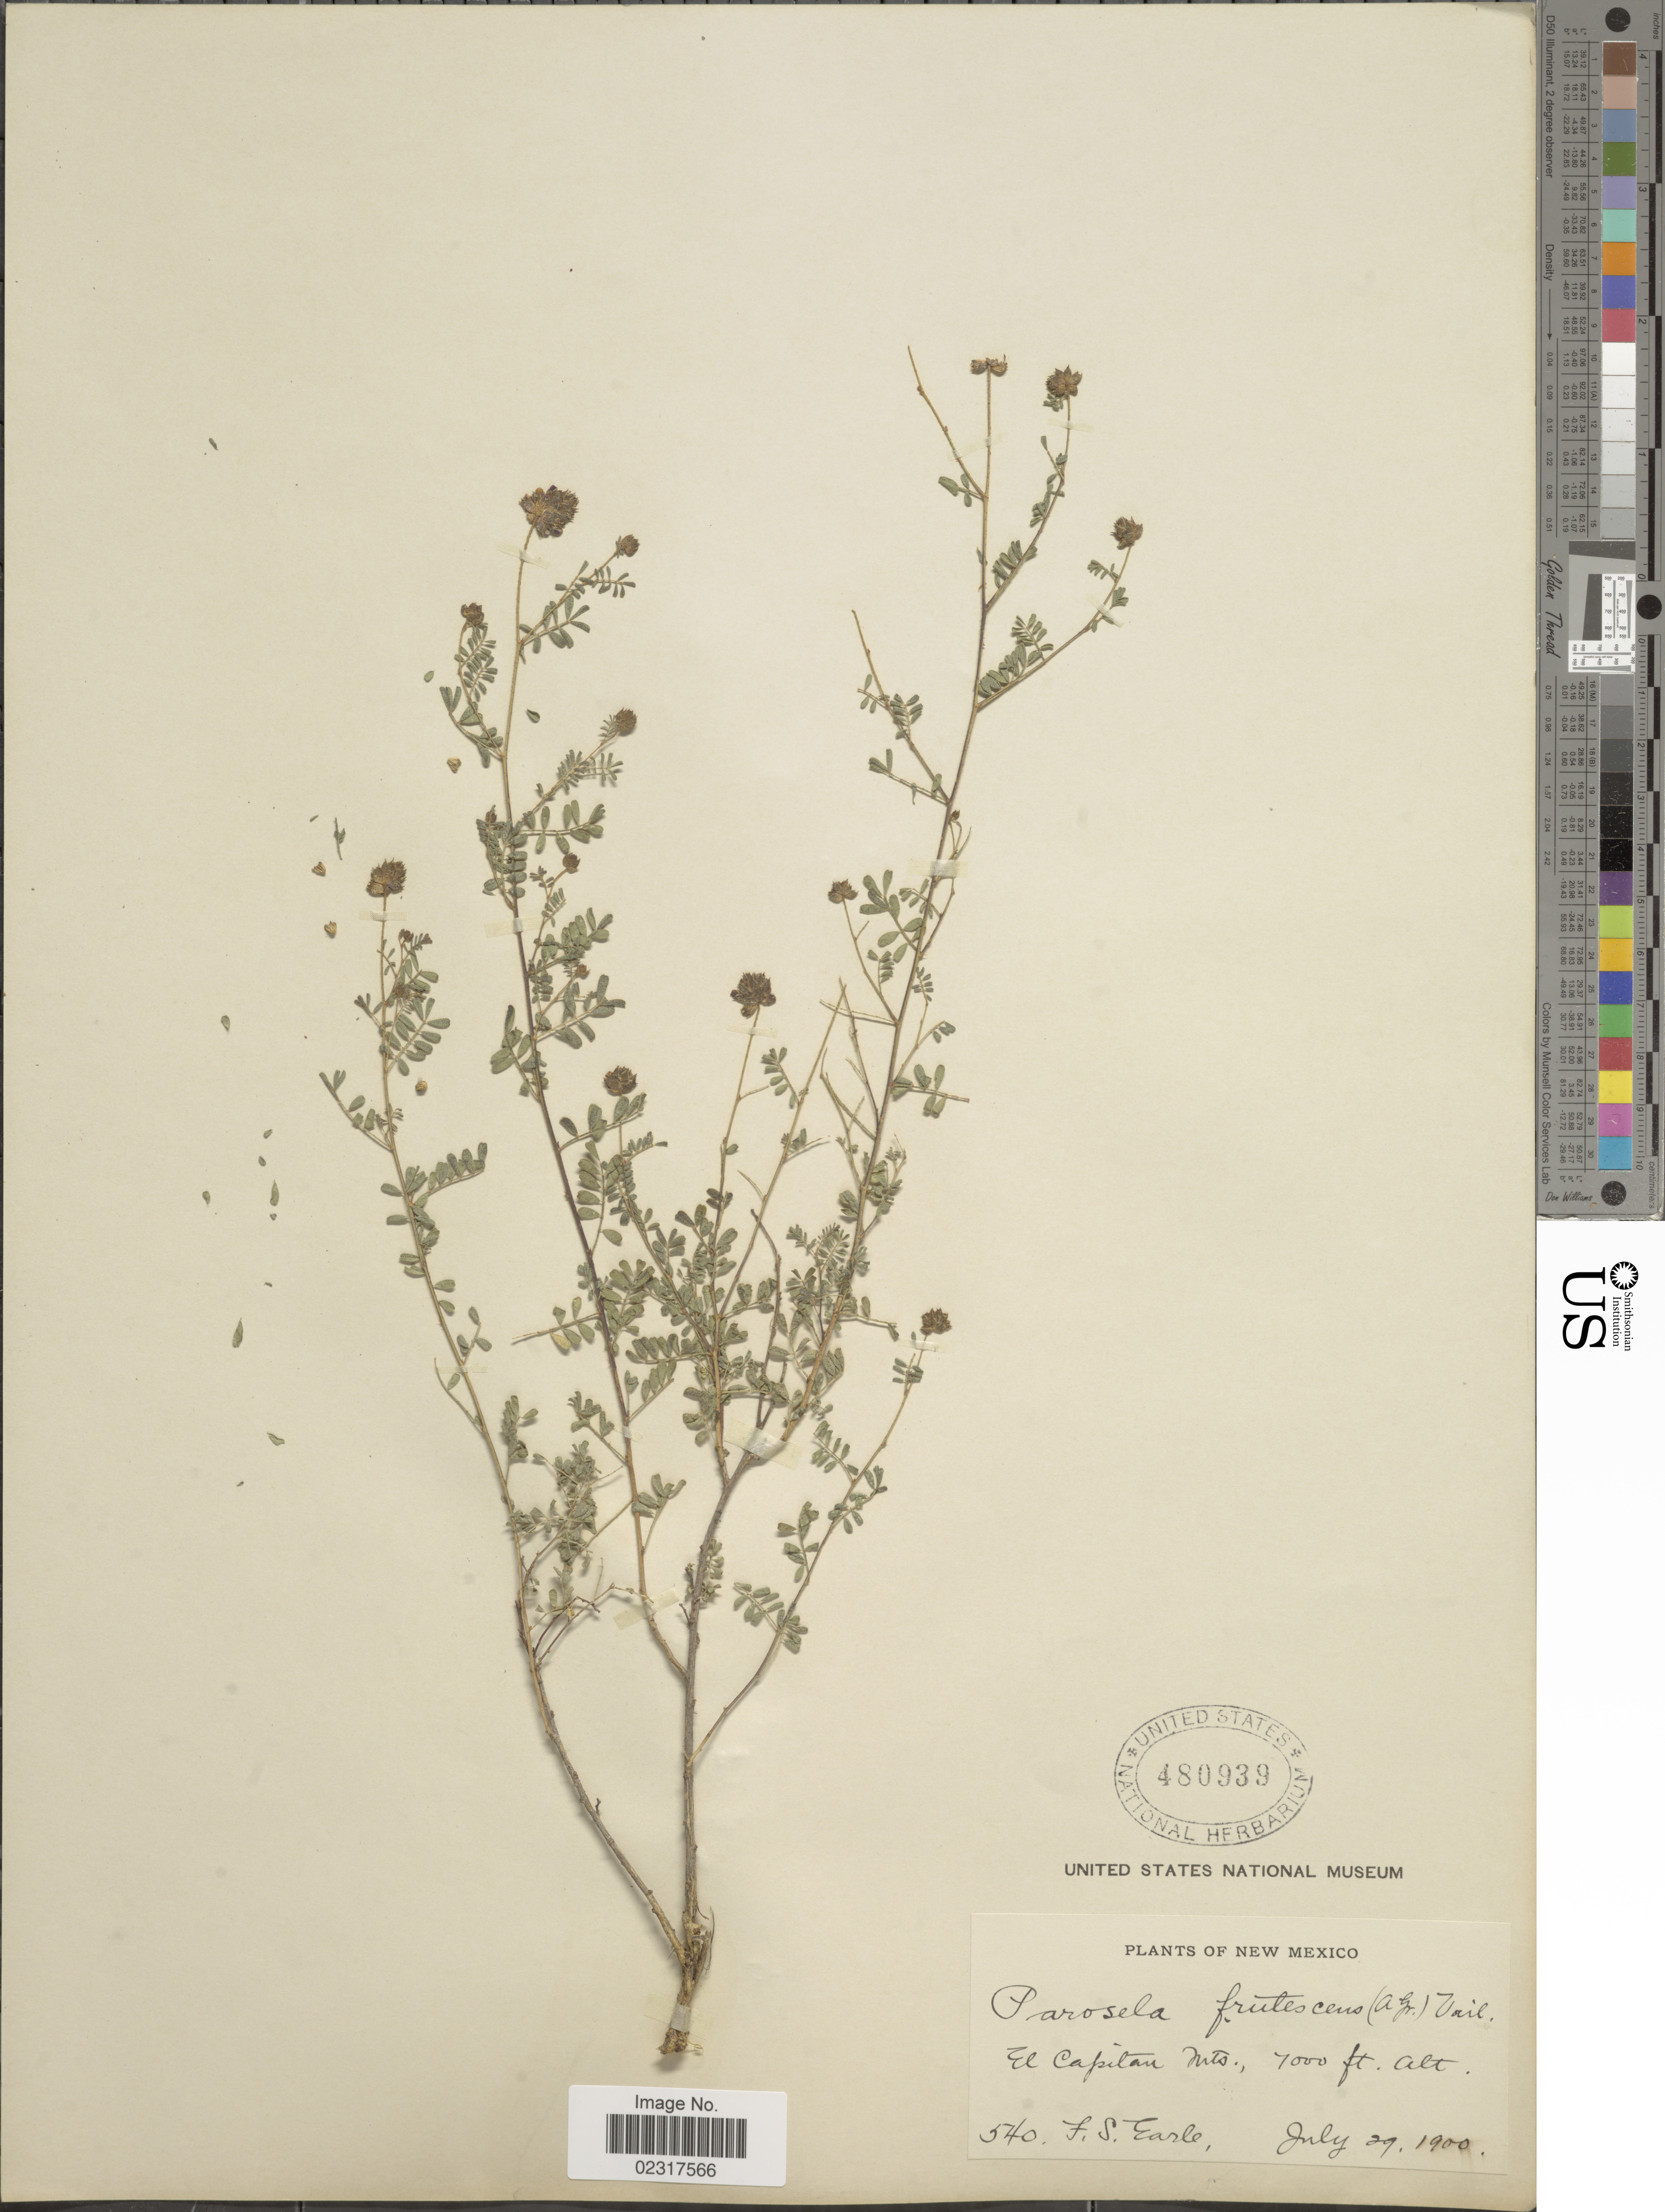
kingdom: Plantae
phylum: Tracheophyta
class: Magnoliopsida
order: Fabales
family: Fabaceae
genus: Dalea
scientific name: Dalea frutescens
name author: A. Gray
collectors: F. S. Earle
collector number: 540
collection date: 1900-07-29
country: United States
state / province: New Mexico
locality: El Capitan Mts.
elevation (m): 2134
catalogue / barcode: US 480939